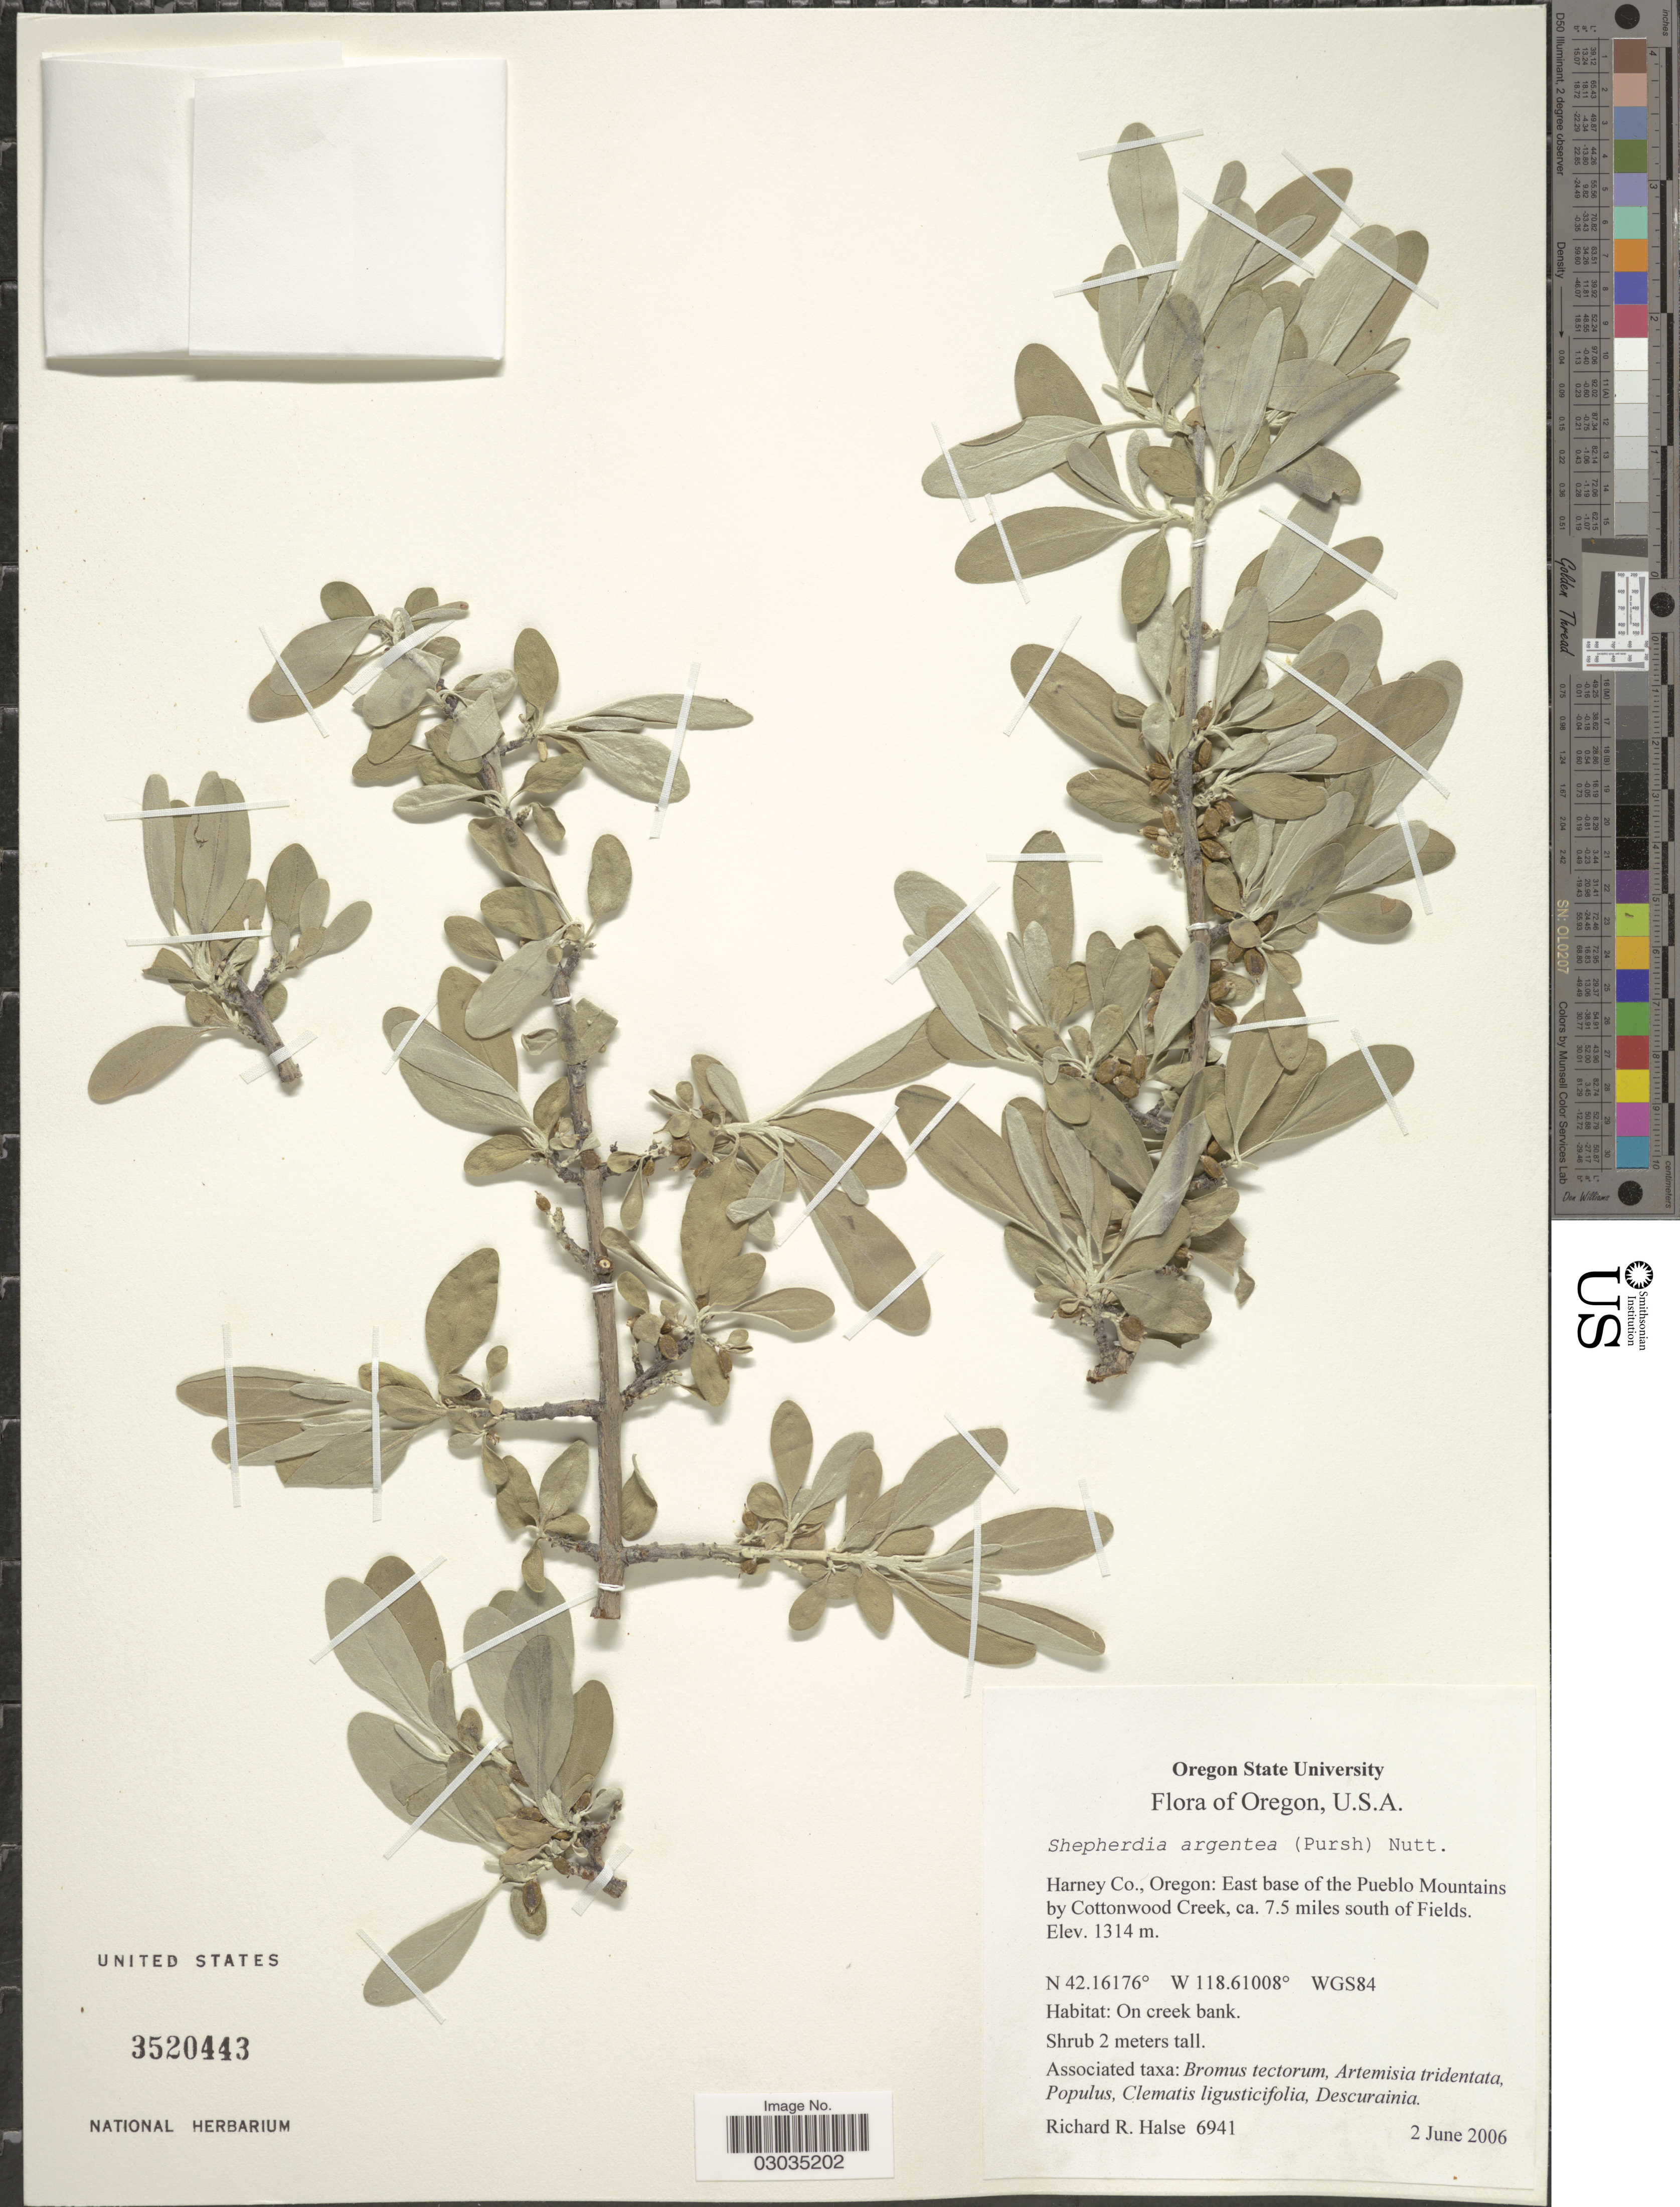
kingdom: Plantae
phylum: Tracheophyta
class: Magnoliopsida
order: Rosales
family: Elaeagnaceae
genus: Shepherdia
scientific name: Shepherdia argentea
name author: (Pursh) Nutt.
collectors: R. Halse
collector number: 6941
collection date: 2006-06-02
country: United States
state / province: Oregon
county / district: Harney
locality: Harney Co., Oregon: East base of the Pueblo Mountains by Cottonwood Creek, ca. 7.5 miles south of Fields.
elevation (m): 1314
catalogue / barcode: US 3520443